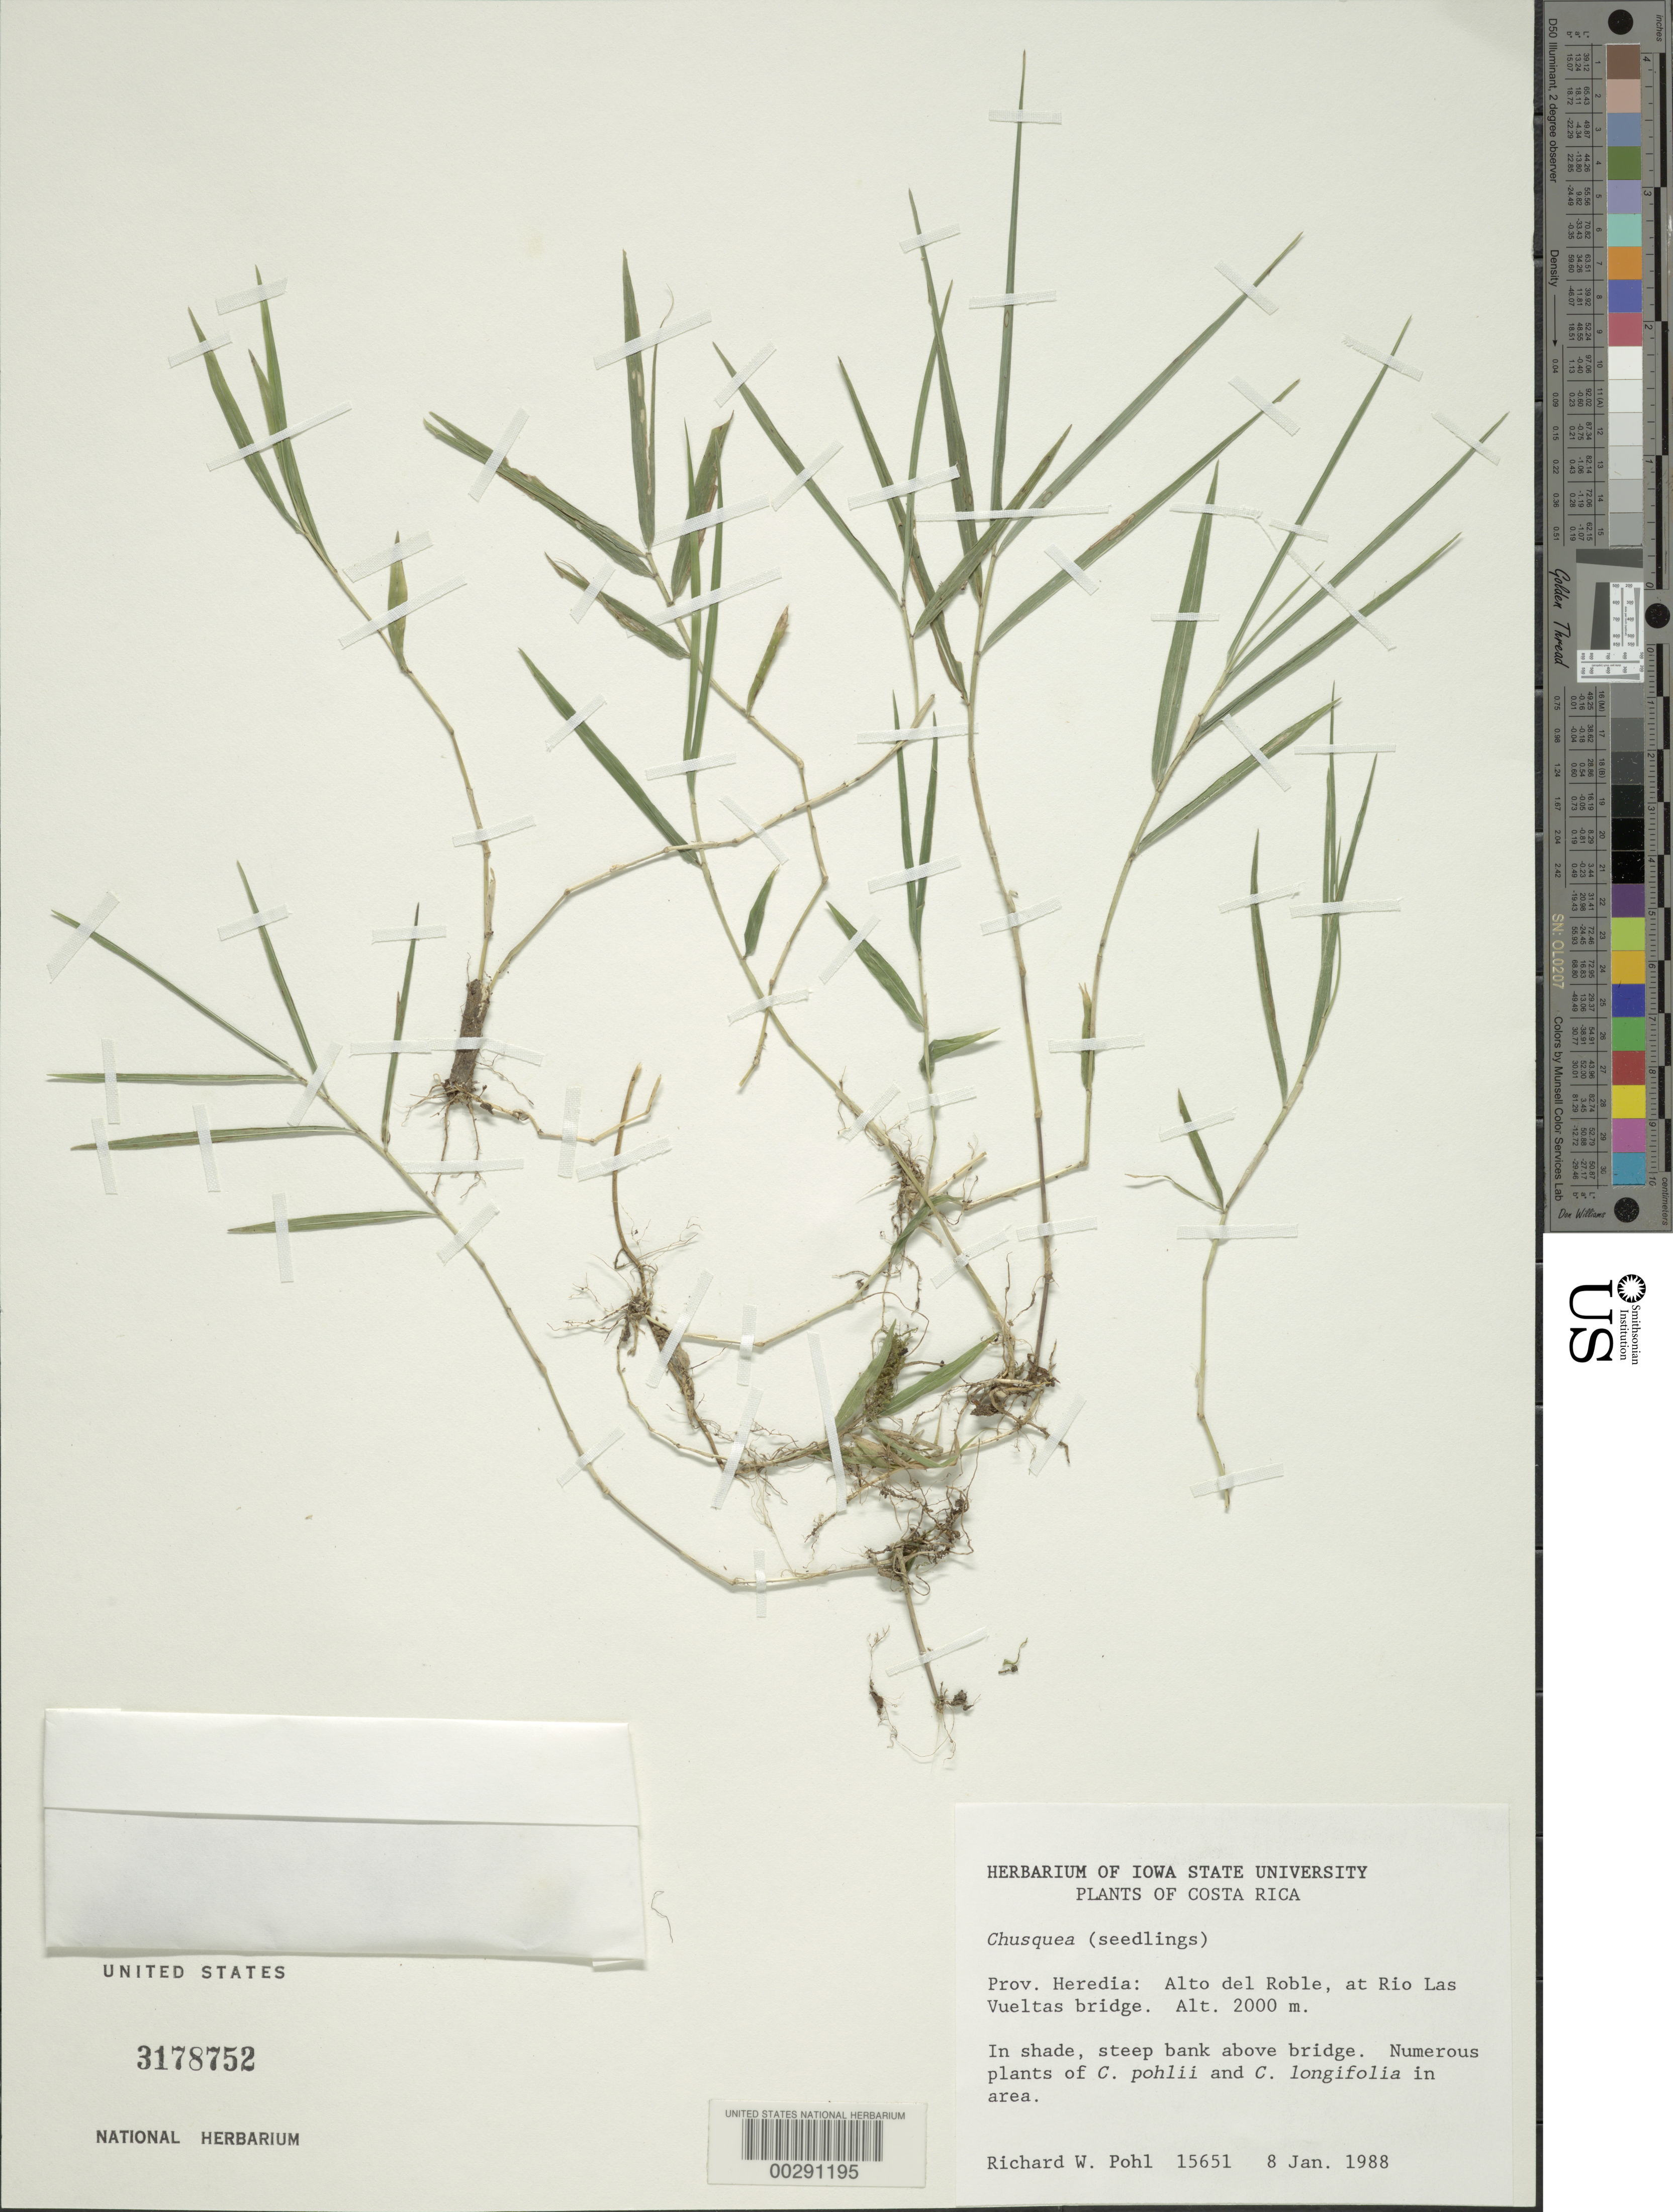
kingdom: Plantae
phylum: Tracheophyta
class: Liliopsida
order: Poales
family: Poaceae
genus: Chusquea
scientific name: Chusquea sp.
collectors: R. W. Pohl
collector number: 15651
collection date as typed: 08 Jan 1988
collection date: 1988-01-08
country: Costa Rica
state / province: Heredia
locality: Alto del roble, at rio las vueltas bridge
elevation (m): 2000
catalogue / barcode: US 3178752